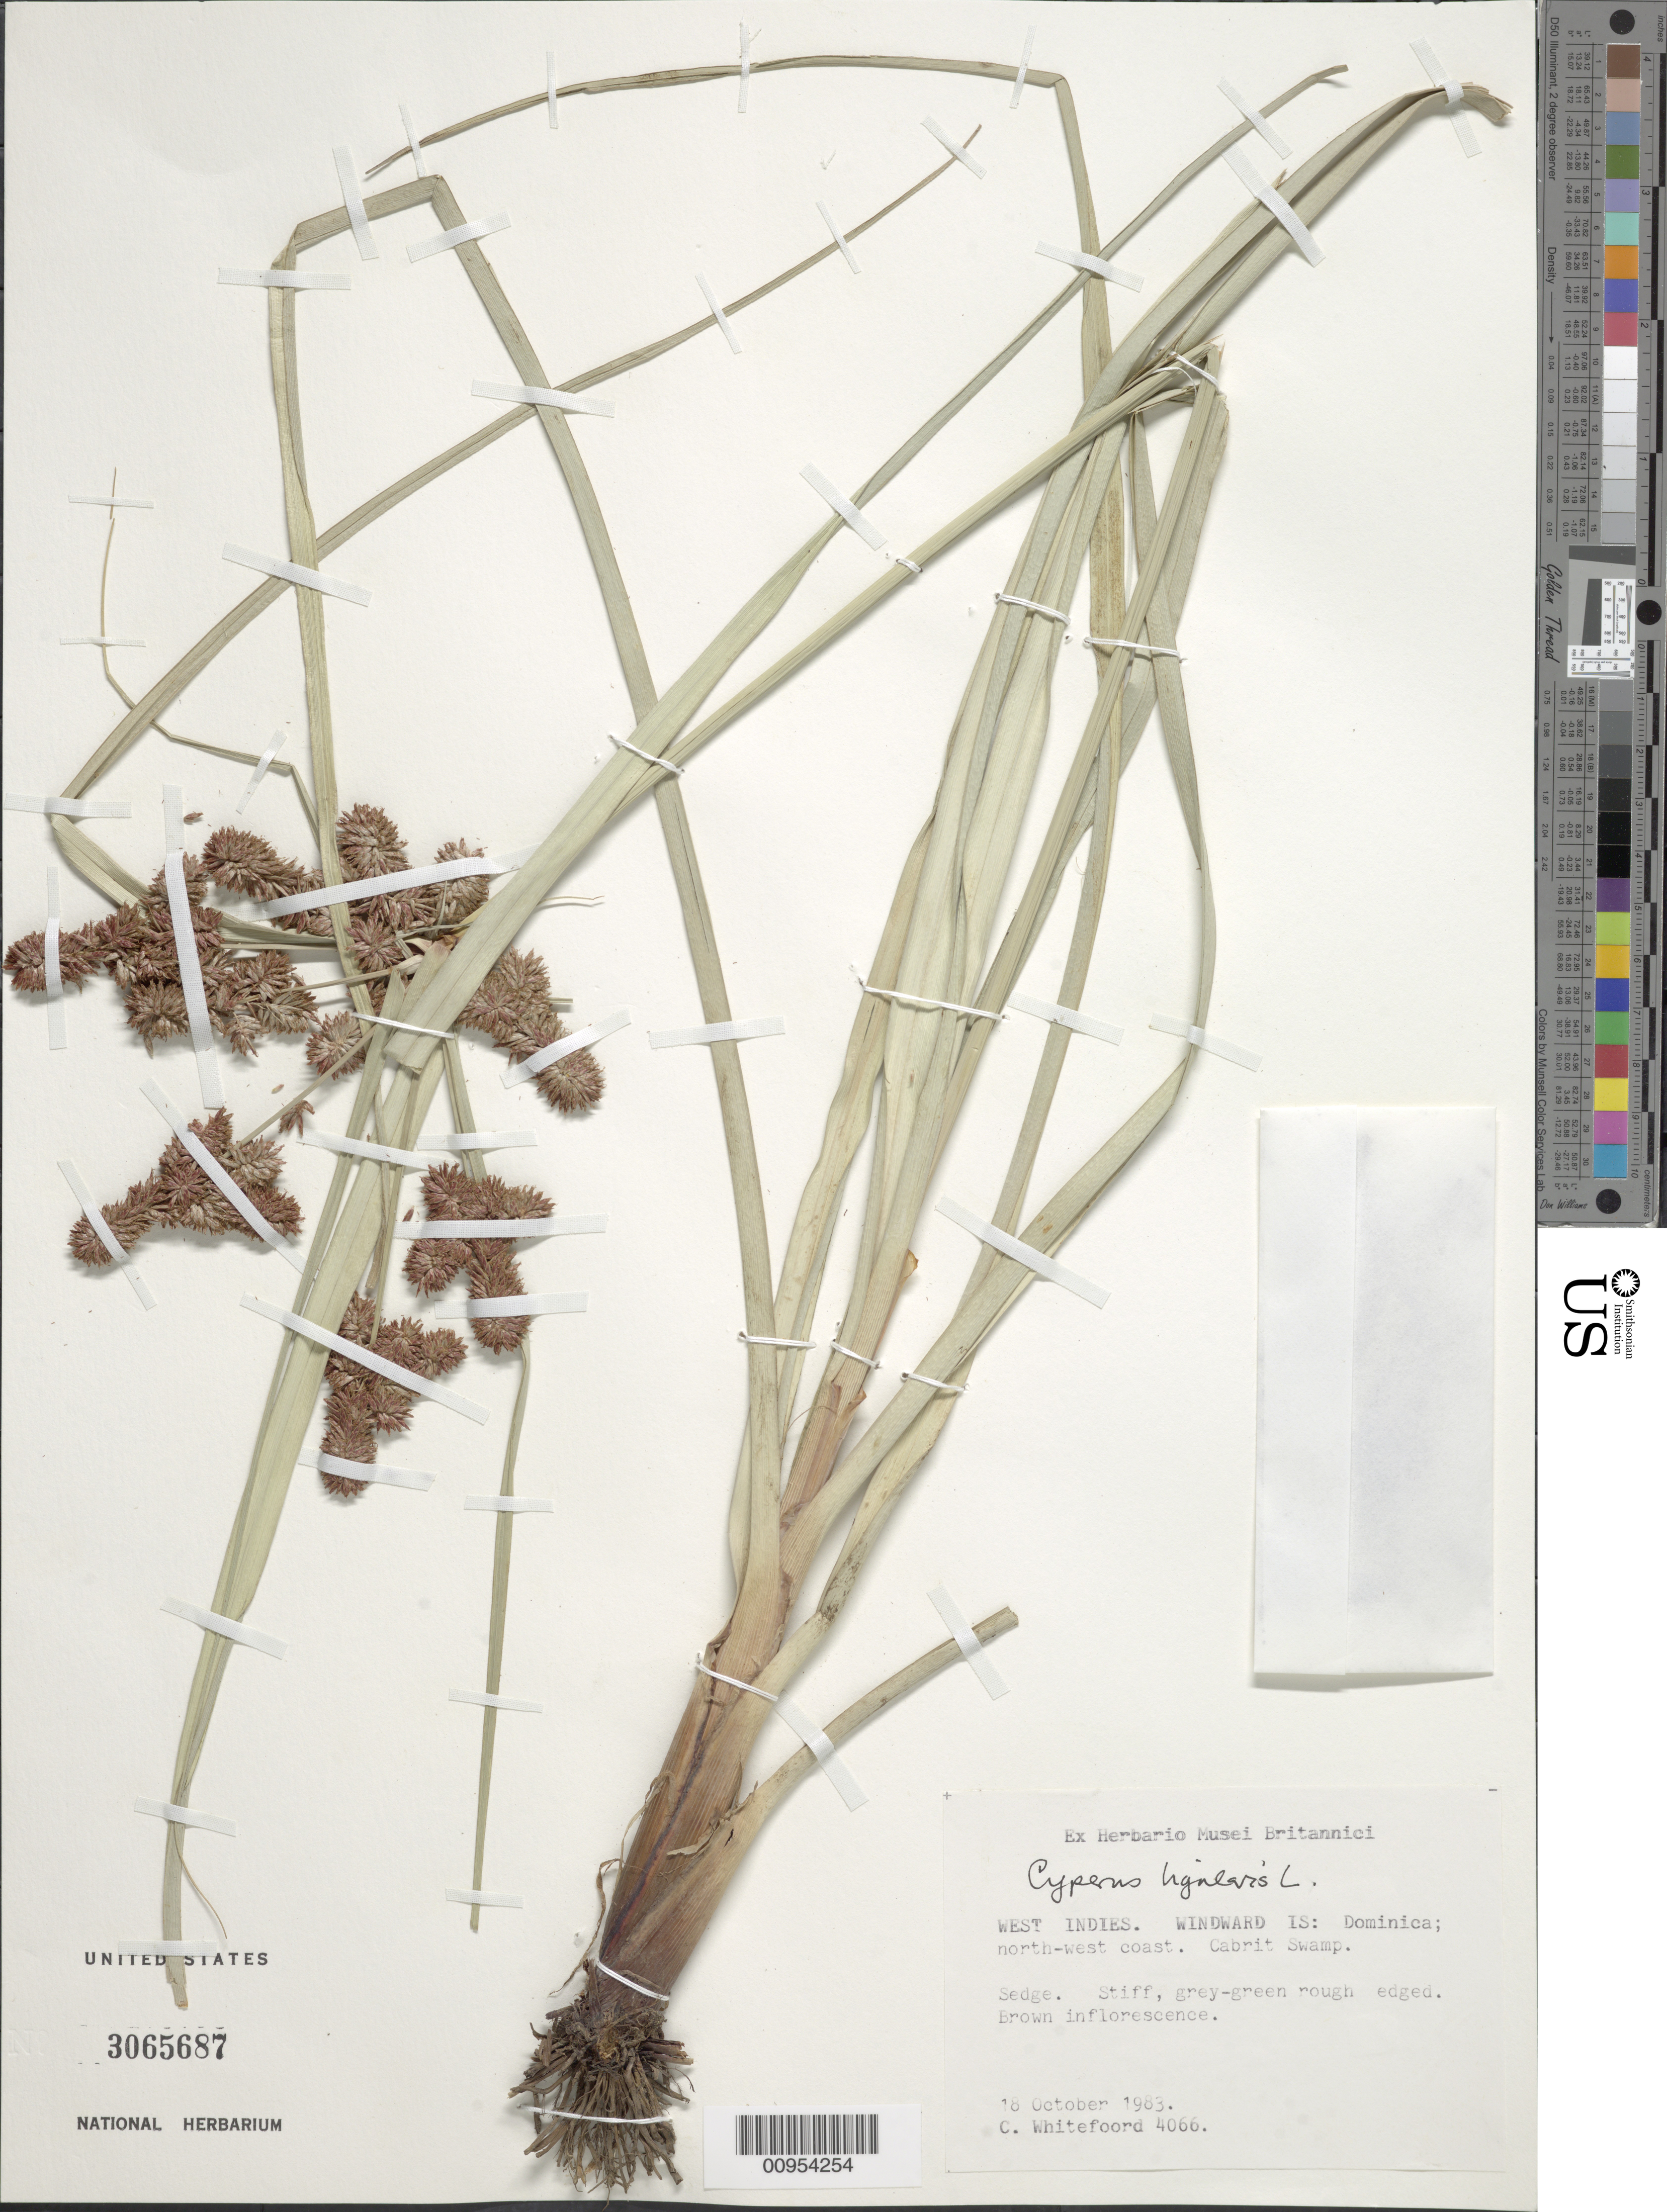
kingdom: Plantae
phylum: Tracheophyta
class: Liliopsida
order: Poales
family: Cyperaceae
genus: Cyperus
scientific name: Cyperus ligularis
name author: L.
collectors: C. Whitefoord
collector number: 4066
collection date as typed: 18 Oct 1983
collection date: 1983-10-18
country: Dominica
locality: North-west coast, Cabrit Swamp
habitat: Swamp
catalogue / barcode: US 3065687